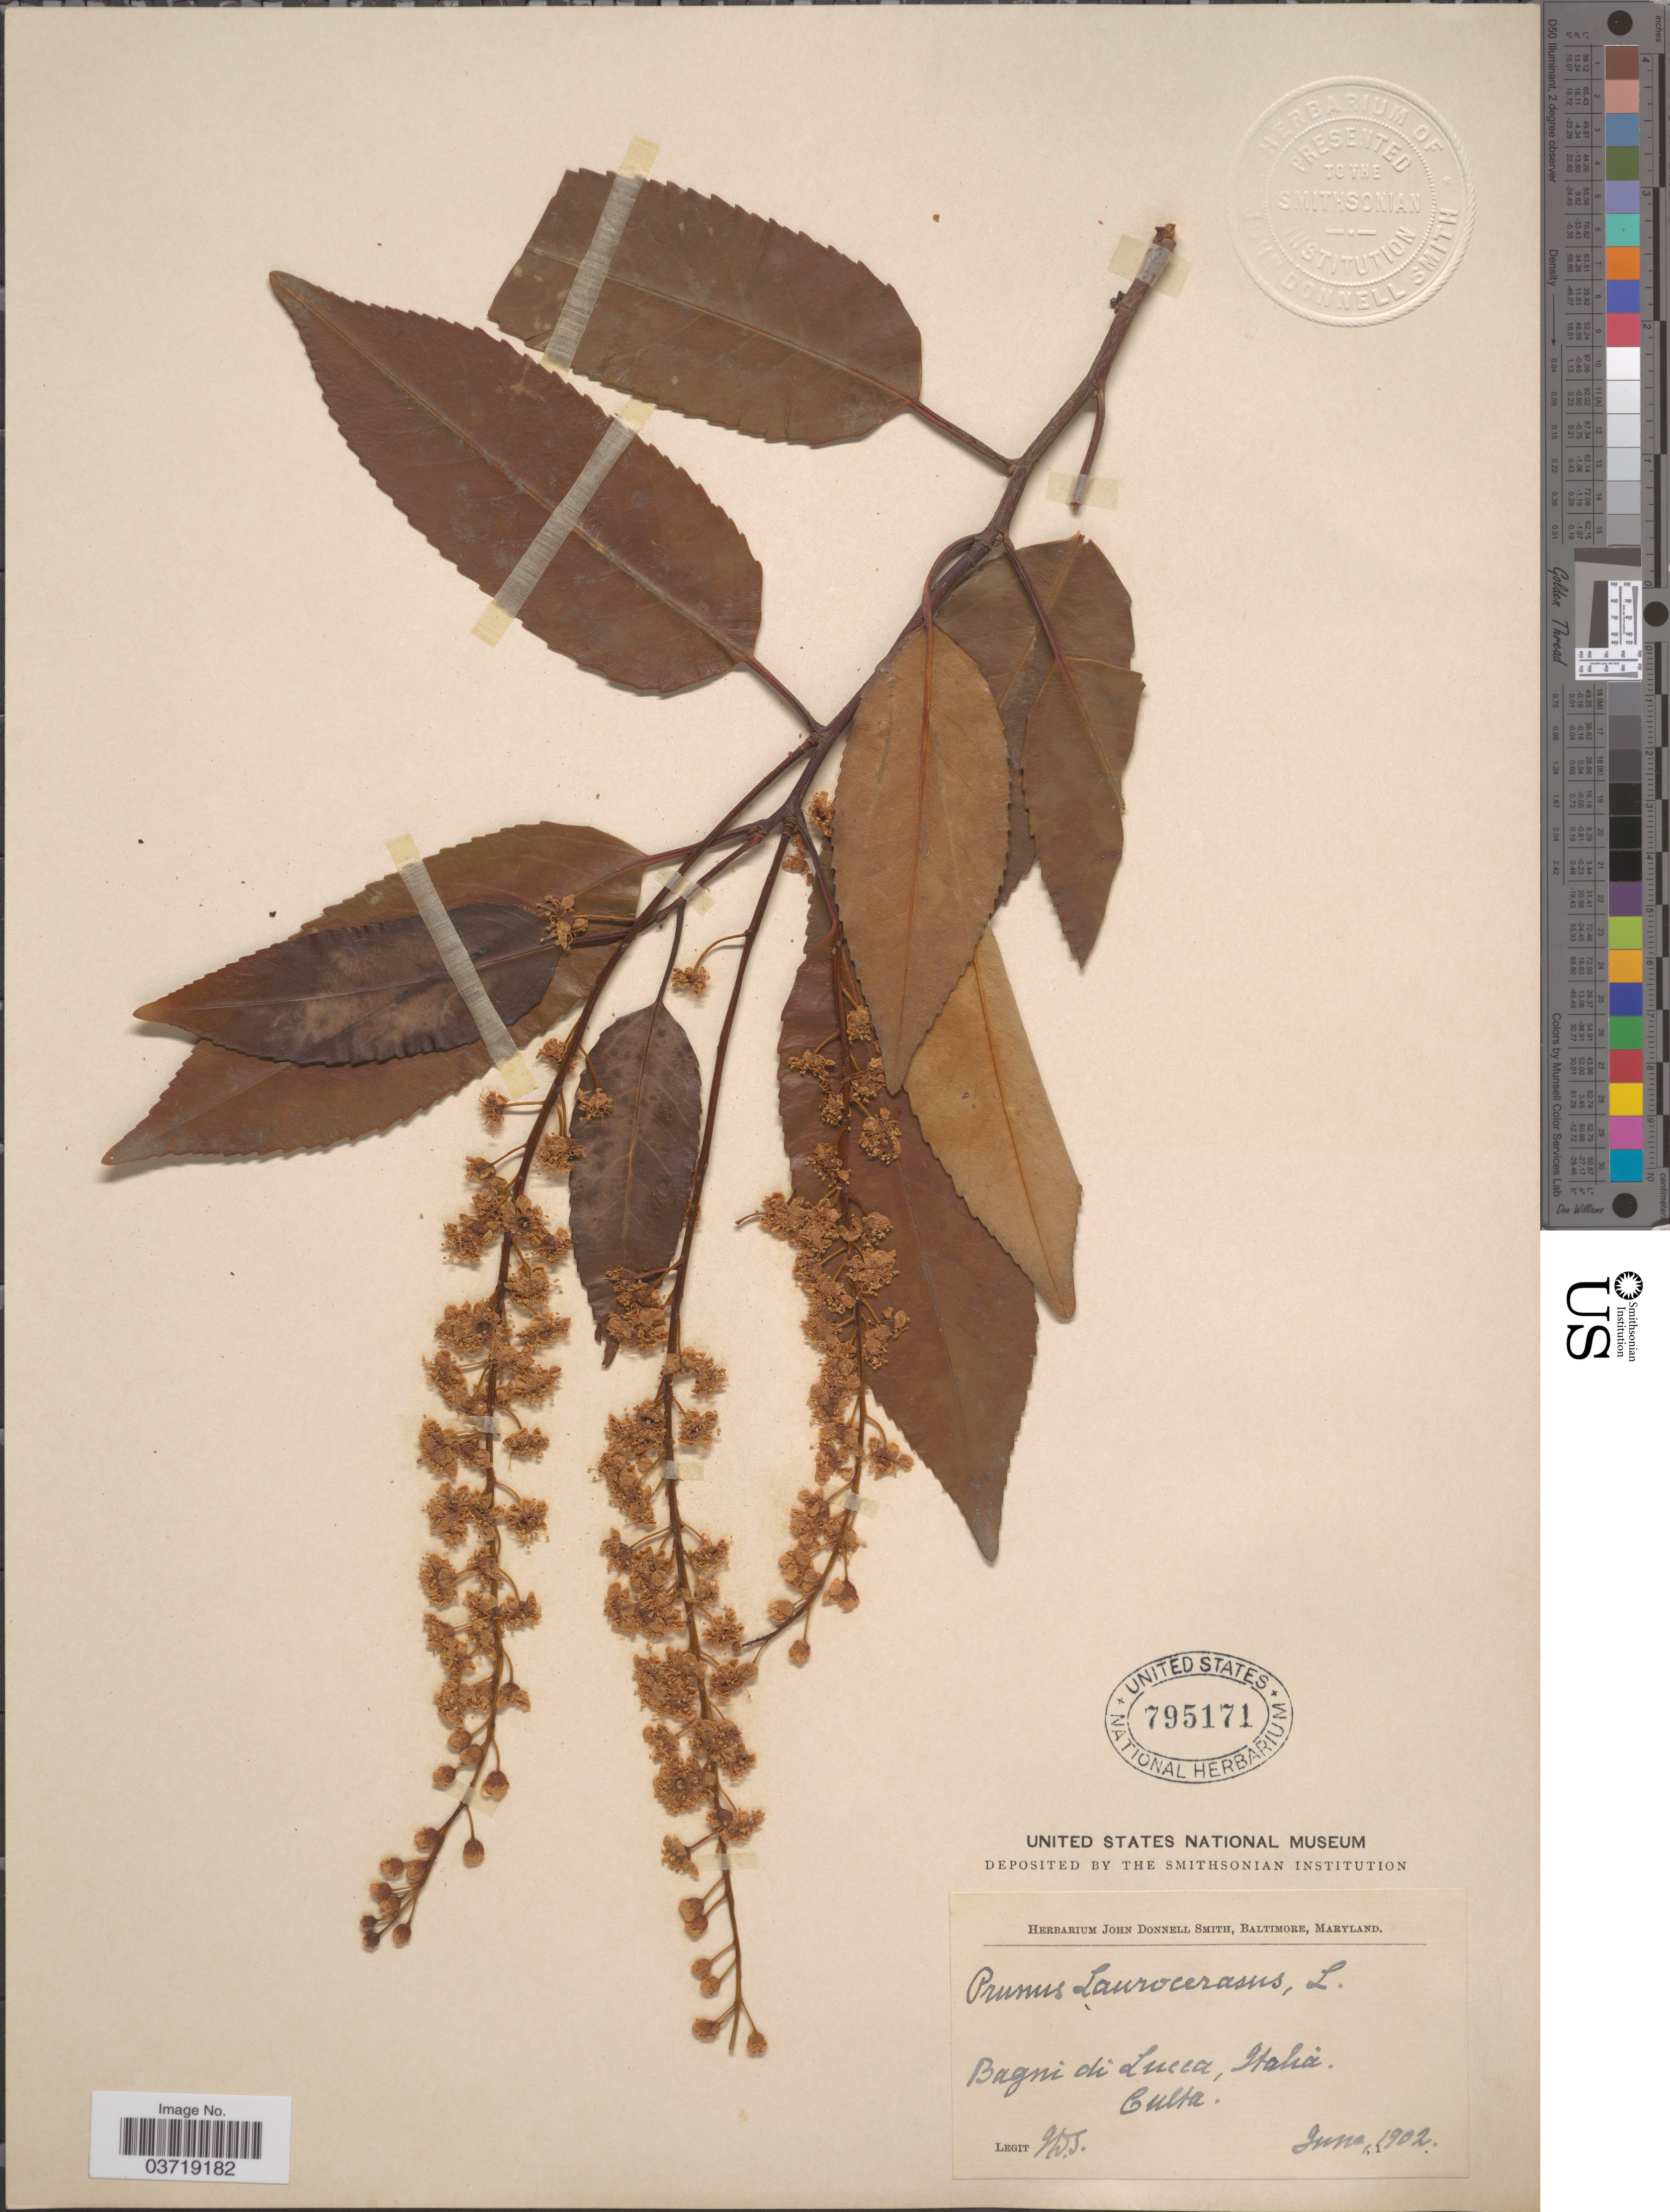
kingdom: Plantae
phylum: Tracheophyta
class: Magnoliopsida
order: Rosales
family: Rosaceae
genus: Prunus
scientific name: Prunus lusitanica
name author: L.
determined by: Strong, Mark T., (BOT), Smithsonian Institution - National Museum of Natural History (UNITED STATES)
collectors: J. Donnell Smith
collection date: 1902-06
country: Italy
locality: Bagni di Lucca.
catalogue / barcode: US 795171